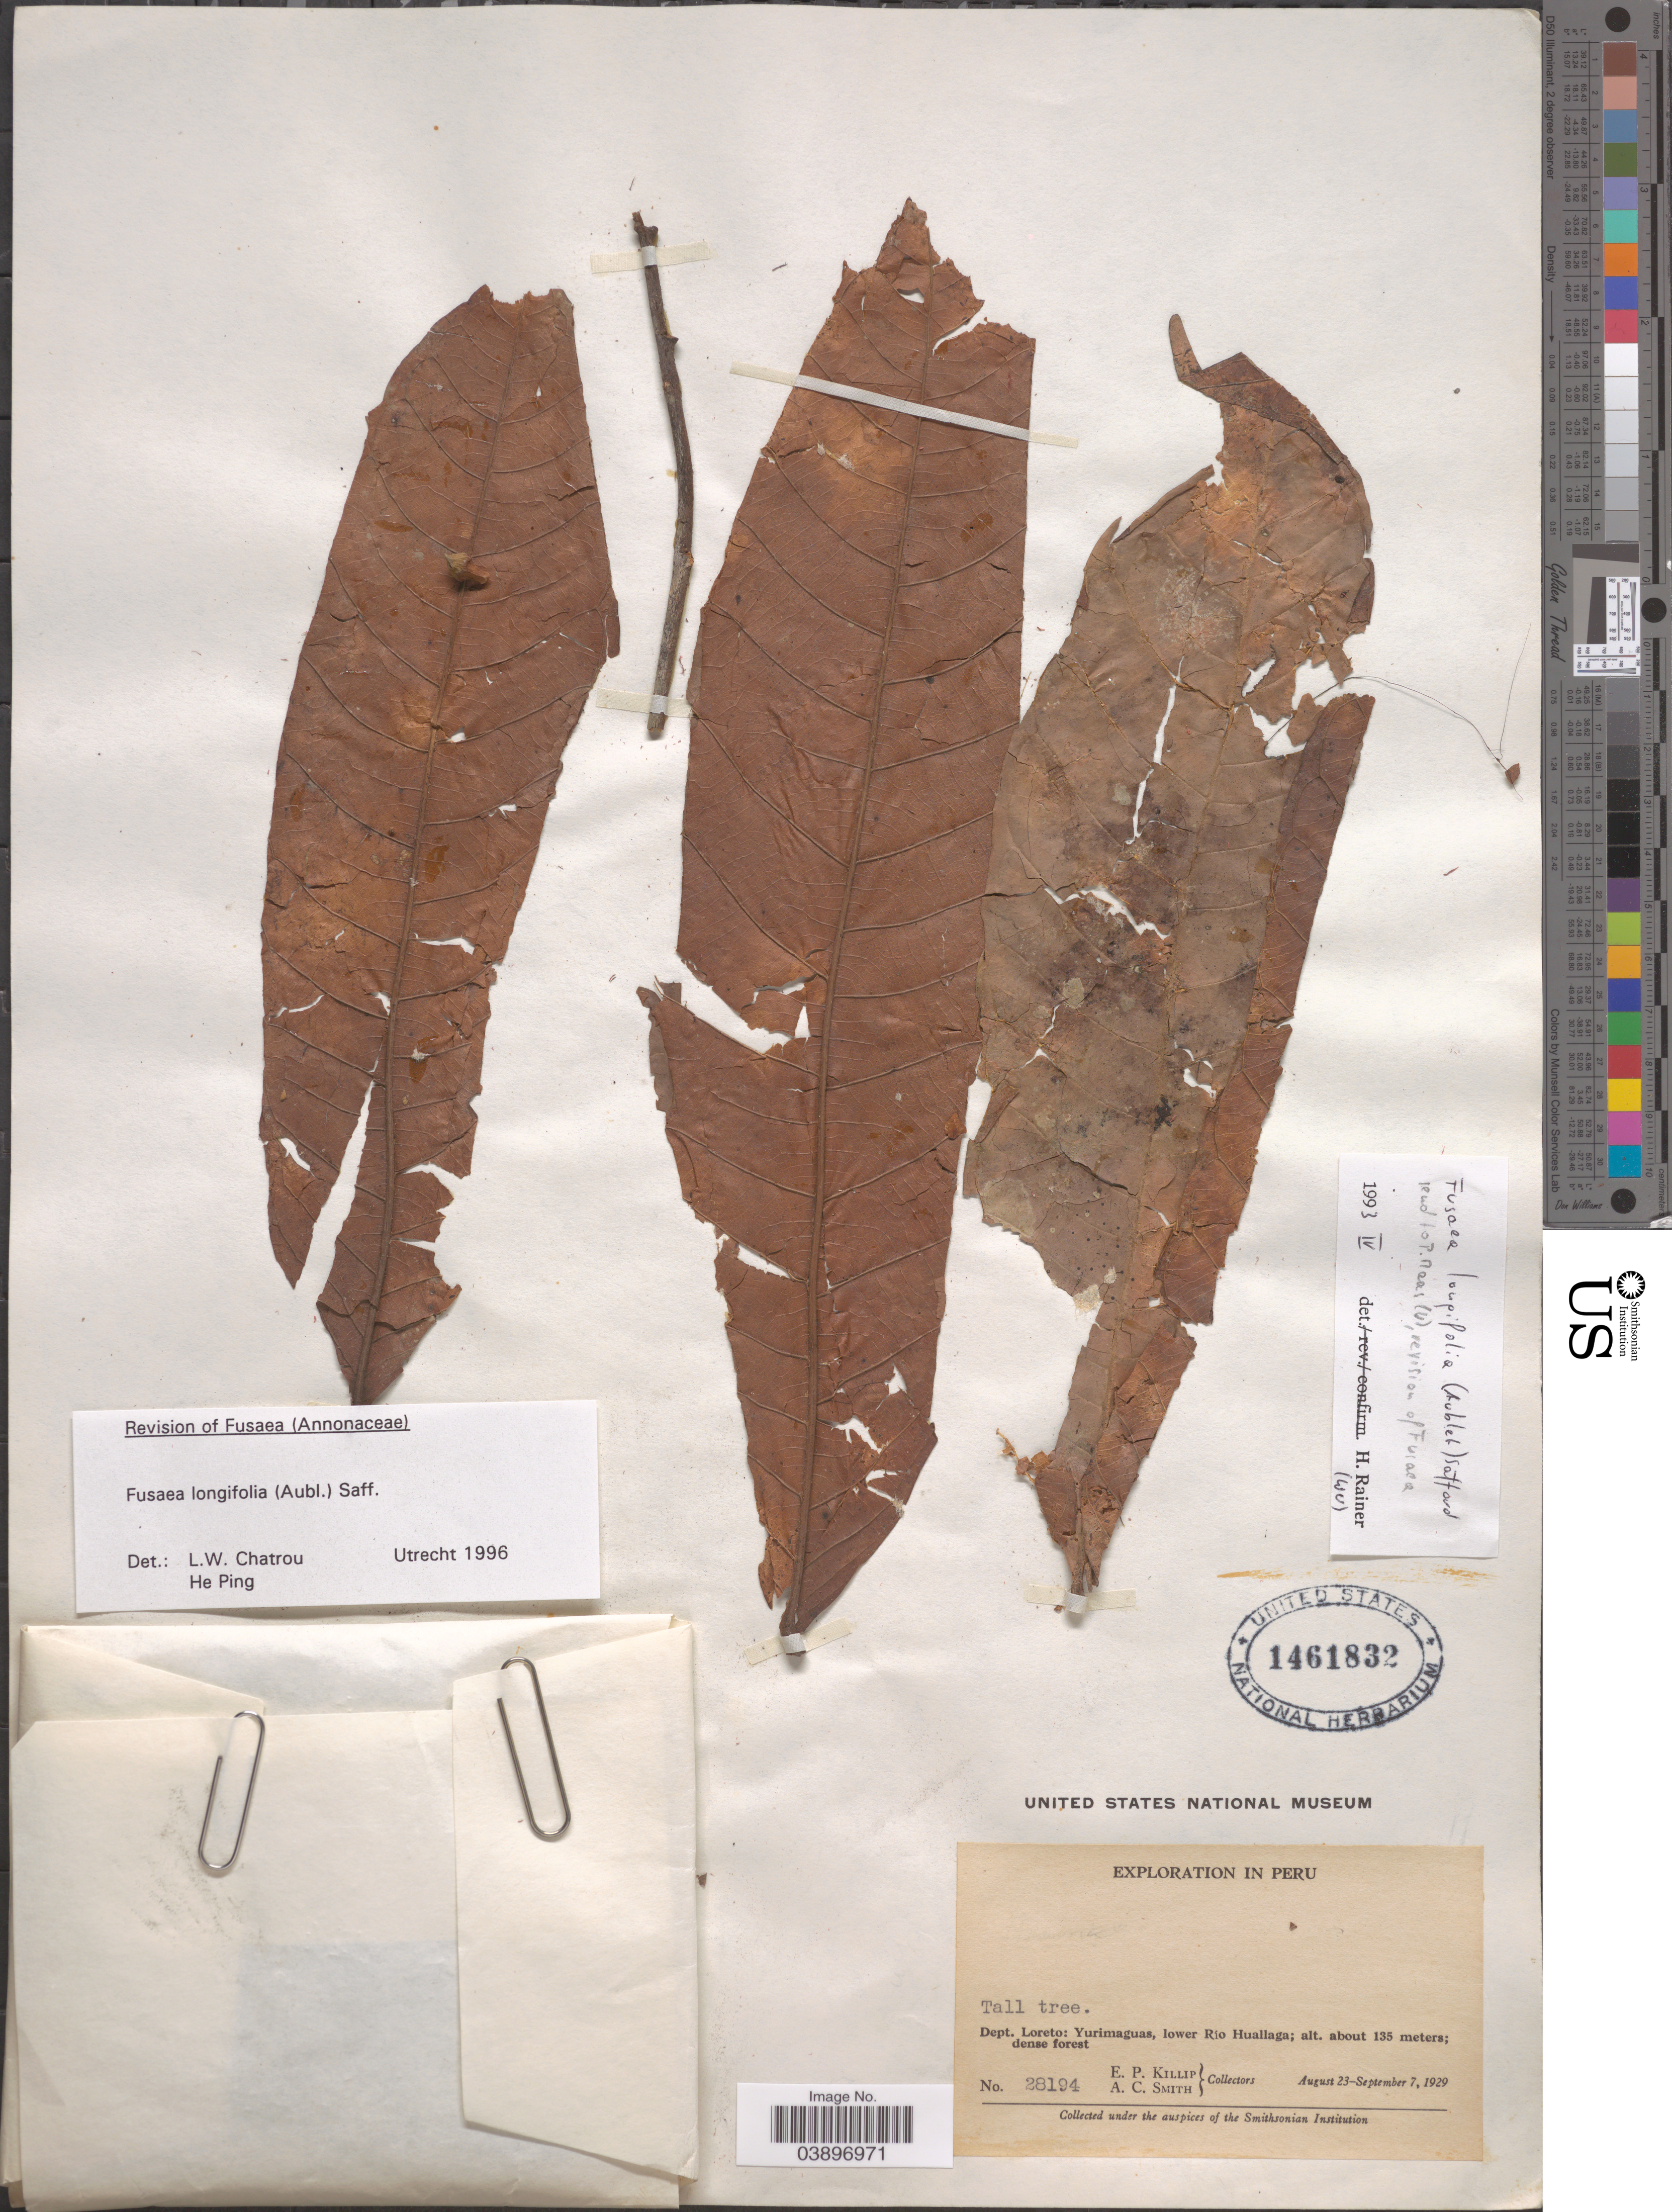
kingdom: Plantae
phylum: Tracheophyta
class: Magnoliopsida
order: Magnoliales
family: Annonaceae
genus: Fusaea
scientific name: Fusaea longifolia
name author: (Aubl.) Saff.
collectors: E. P. Killip & A. C. Smith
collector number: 28194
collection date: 1929-08-23/1929-09-07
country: Peru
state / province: Loreto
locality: Dept. Loreto: Yurimaguas, lower Río Huallaga.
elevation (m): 135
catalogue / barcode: US 1461832